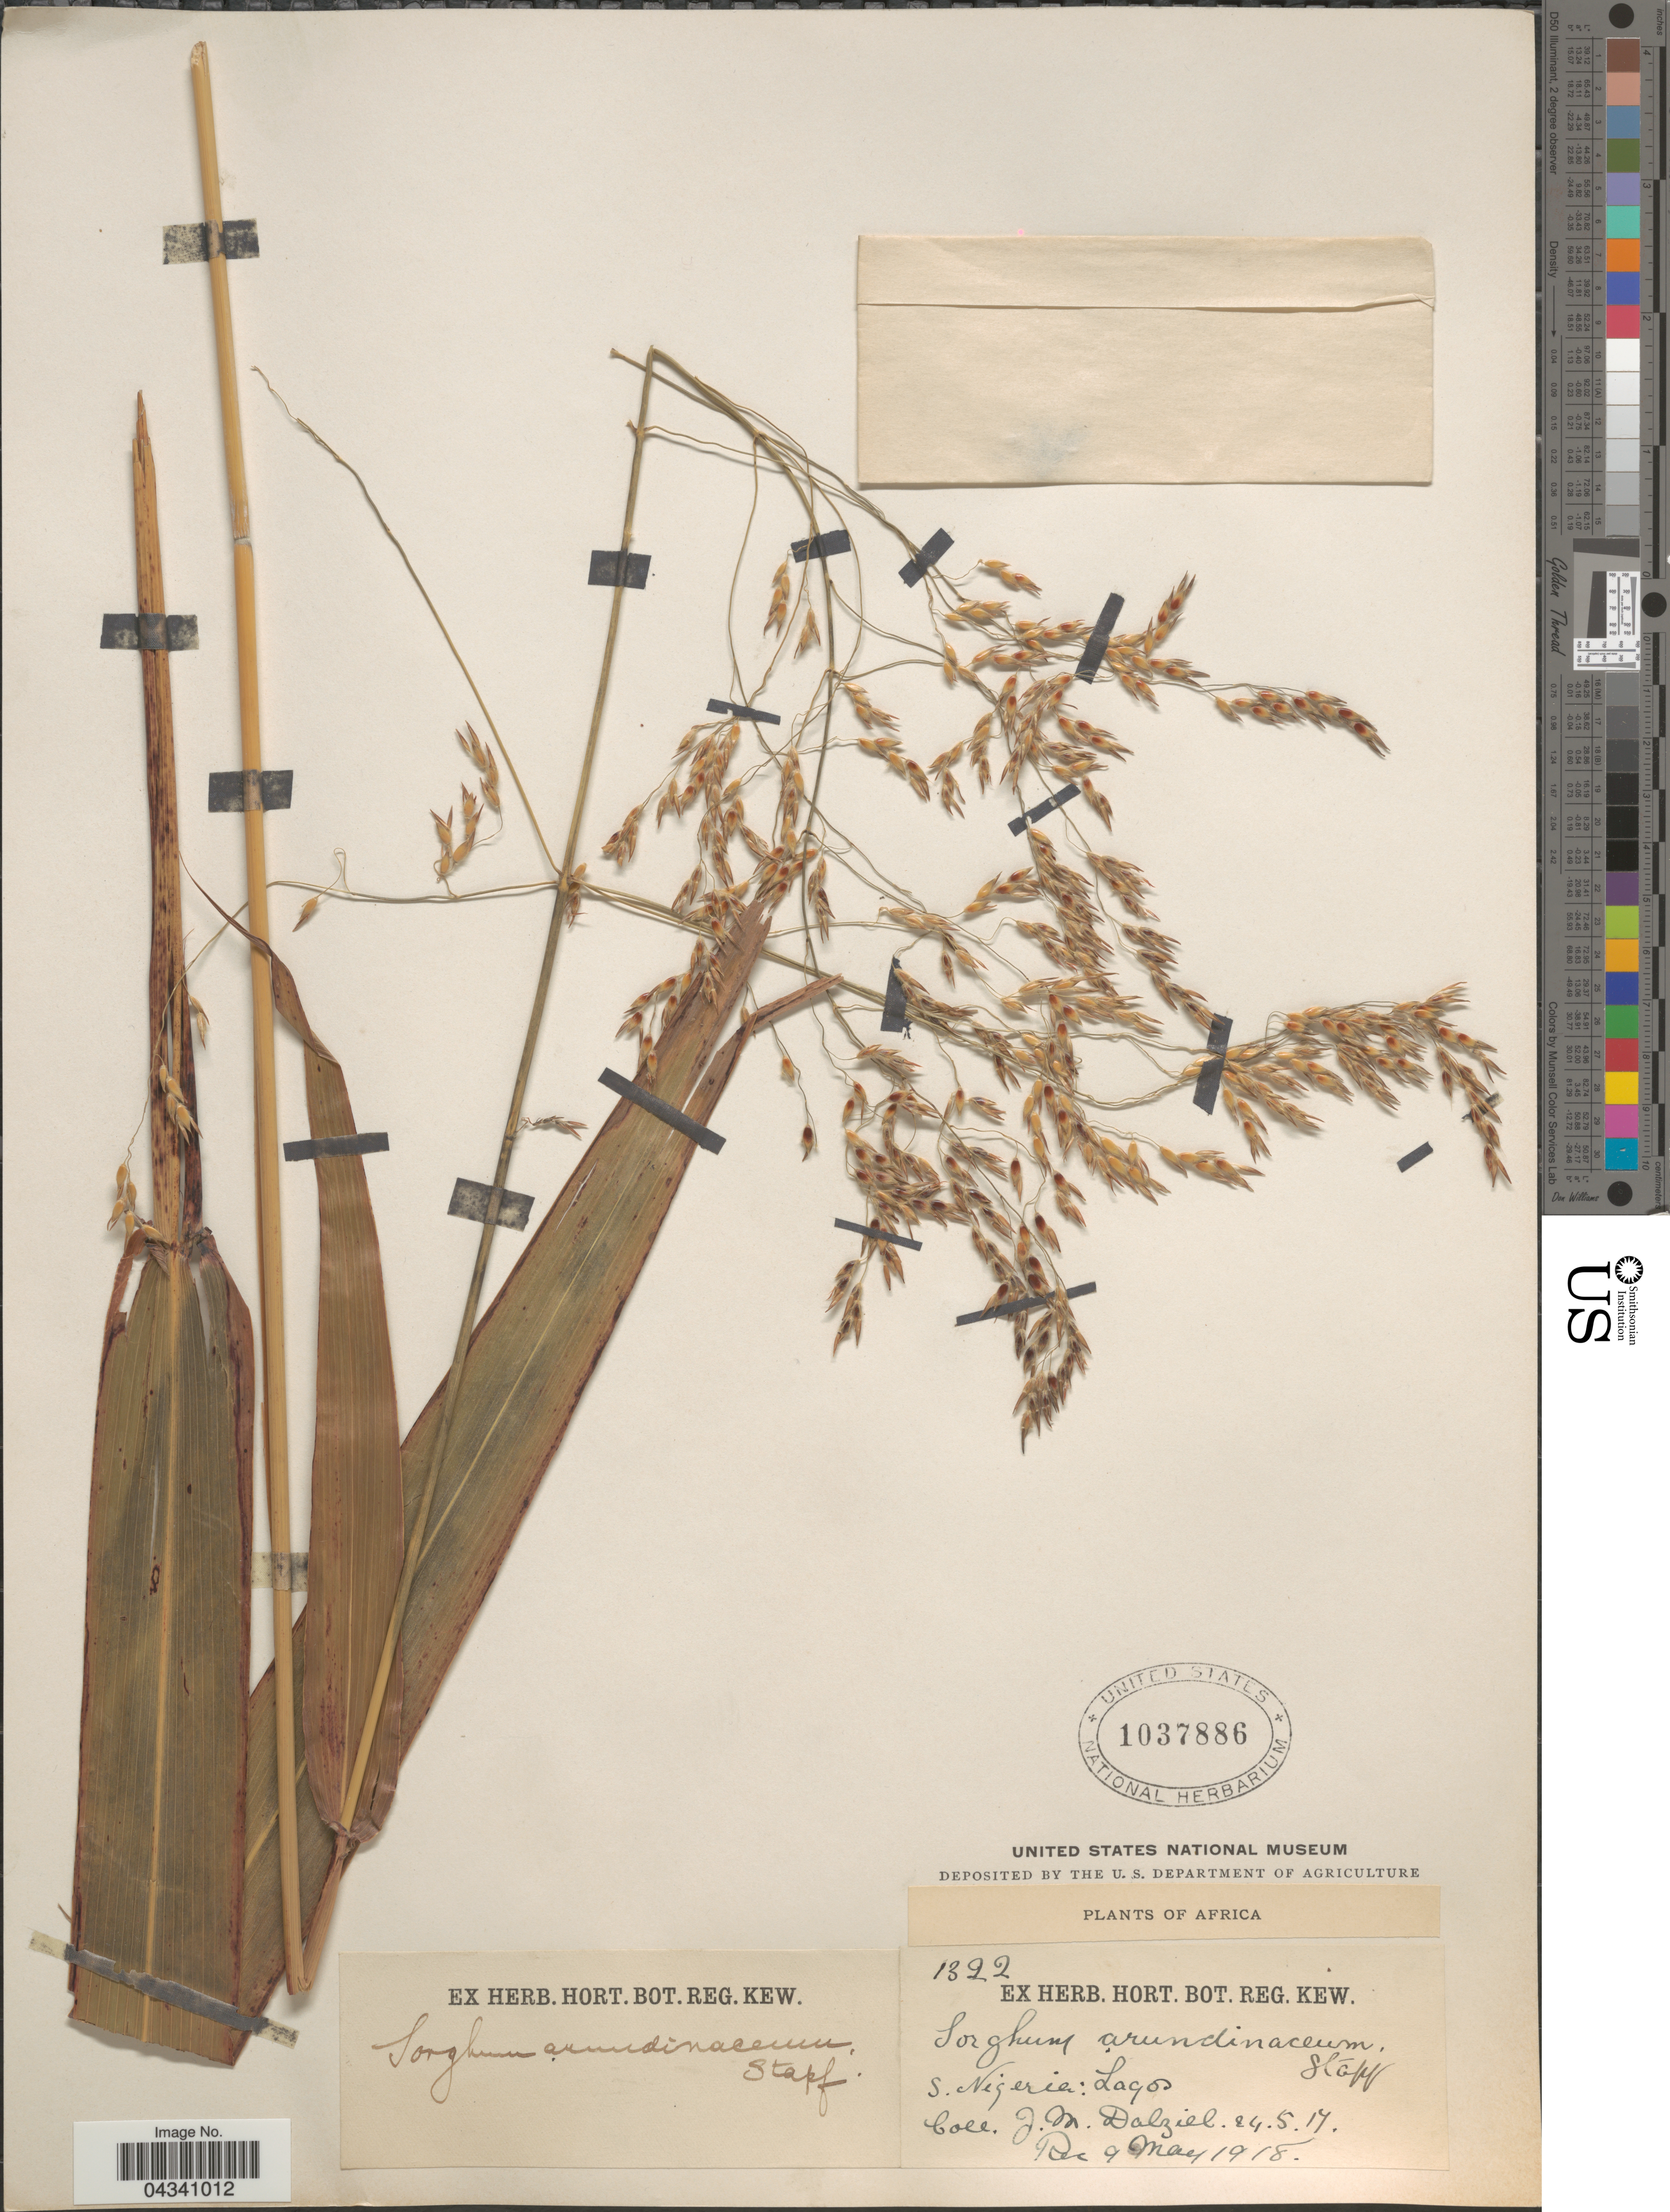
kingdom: Plantae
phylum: Tracheophyta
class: Liliopsida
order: Poales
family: Poaceae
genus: Sorghum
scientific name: Sorghum arundinaceum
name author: (Desv.) Stapf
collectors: J. Dalziel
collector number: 1322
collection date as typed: Transcribed d/m/y: 24/5/17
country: Nigeria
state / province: Lagos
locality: S. Nigeria: Lagos.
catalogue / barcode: US 1037886